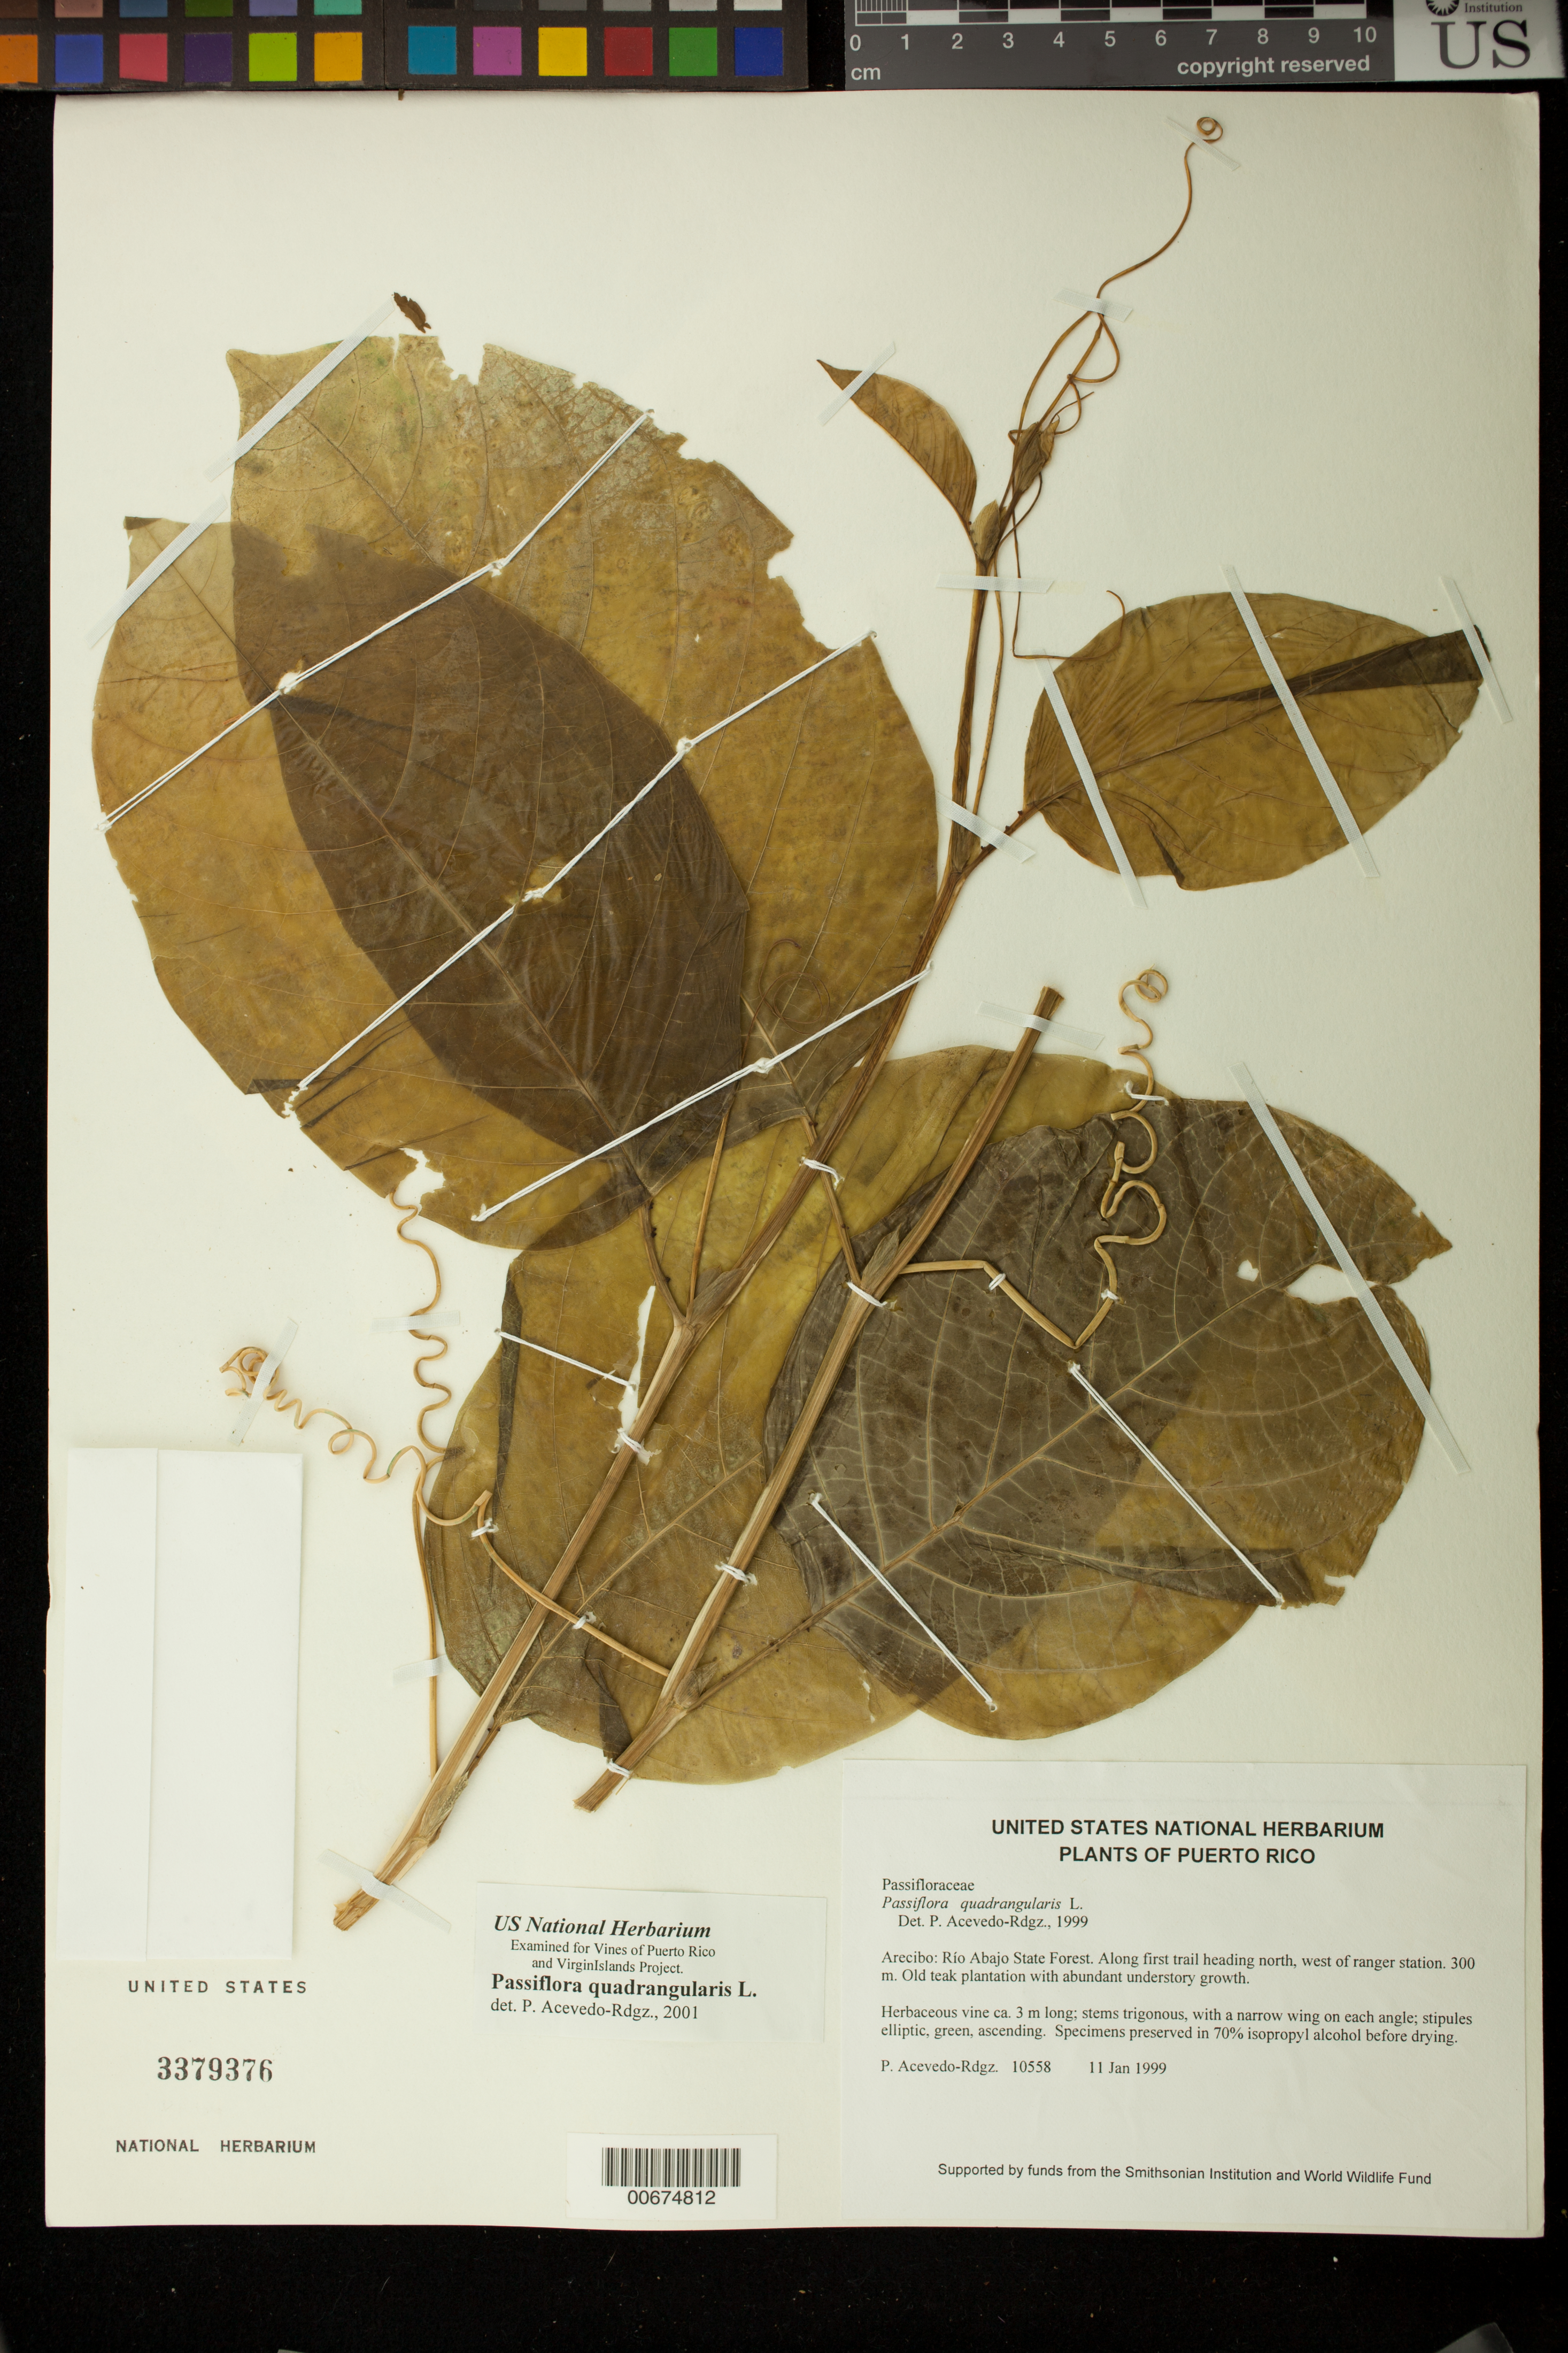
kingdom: Plantae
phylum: Tracheophyta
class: Magnoliopsida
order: Malpighiales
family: Passifloraceae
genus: Passiflora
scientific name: Passiflora quadrangularis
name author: L.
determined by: Acevedo-Rodríguez, P., (BOT), Smithsonian Institution - National Museum of Natural History (UNITED STATES)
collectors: P. Acevedo-Rodr.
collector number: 10558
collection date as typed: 11 Jan 1999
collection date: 1999-01-11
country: Puerto Rico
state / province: Arecibo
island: Puerto Rico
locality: Arecibo; Río Abajo State Forest. Along first trail heading north, west of ranger station.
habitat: Old teak plantation with abundant understory growth.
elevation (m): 300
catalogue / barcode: US 3379376